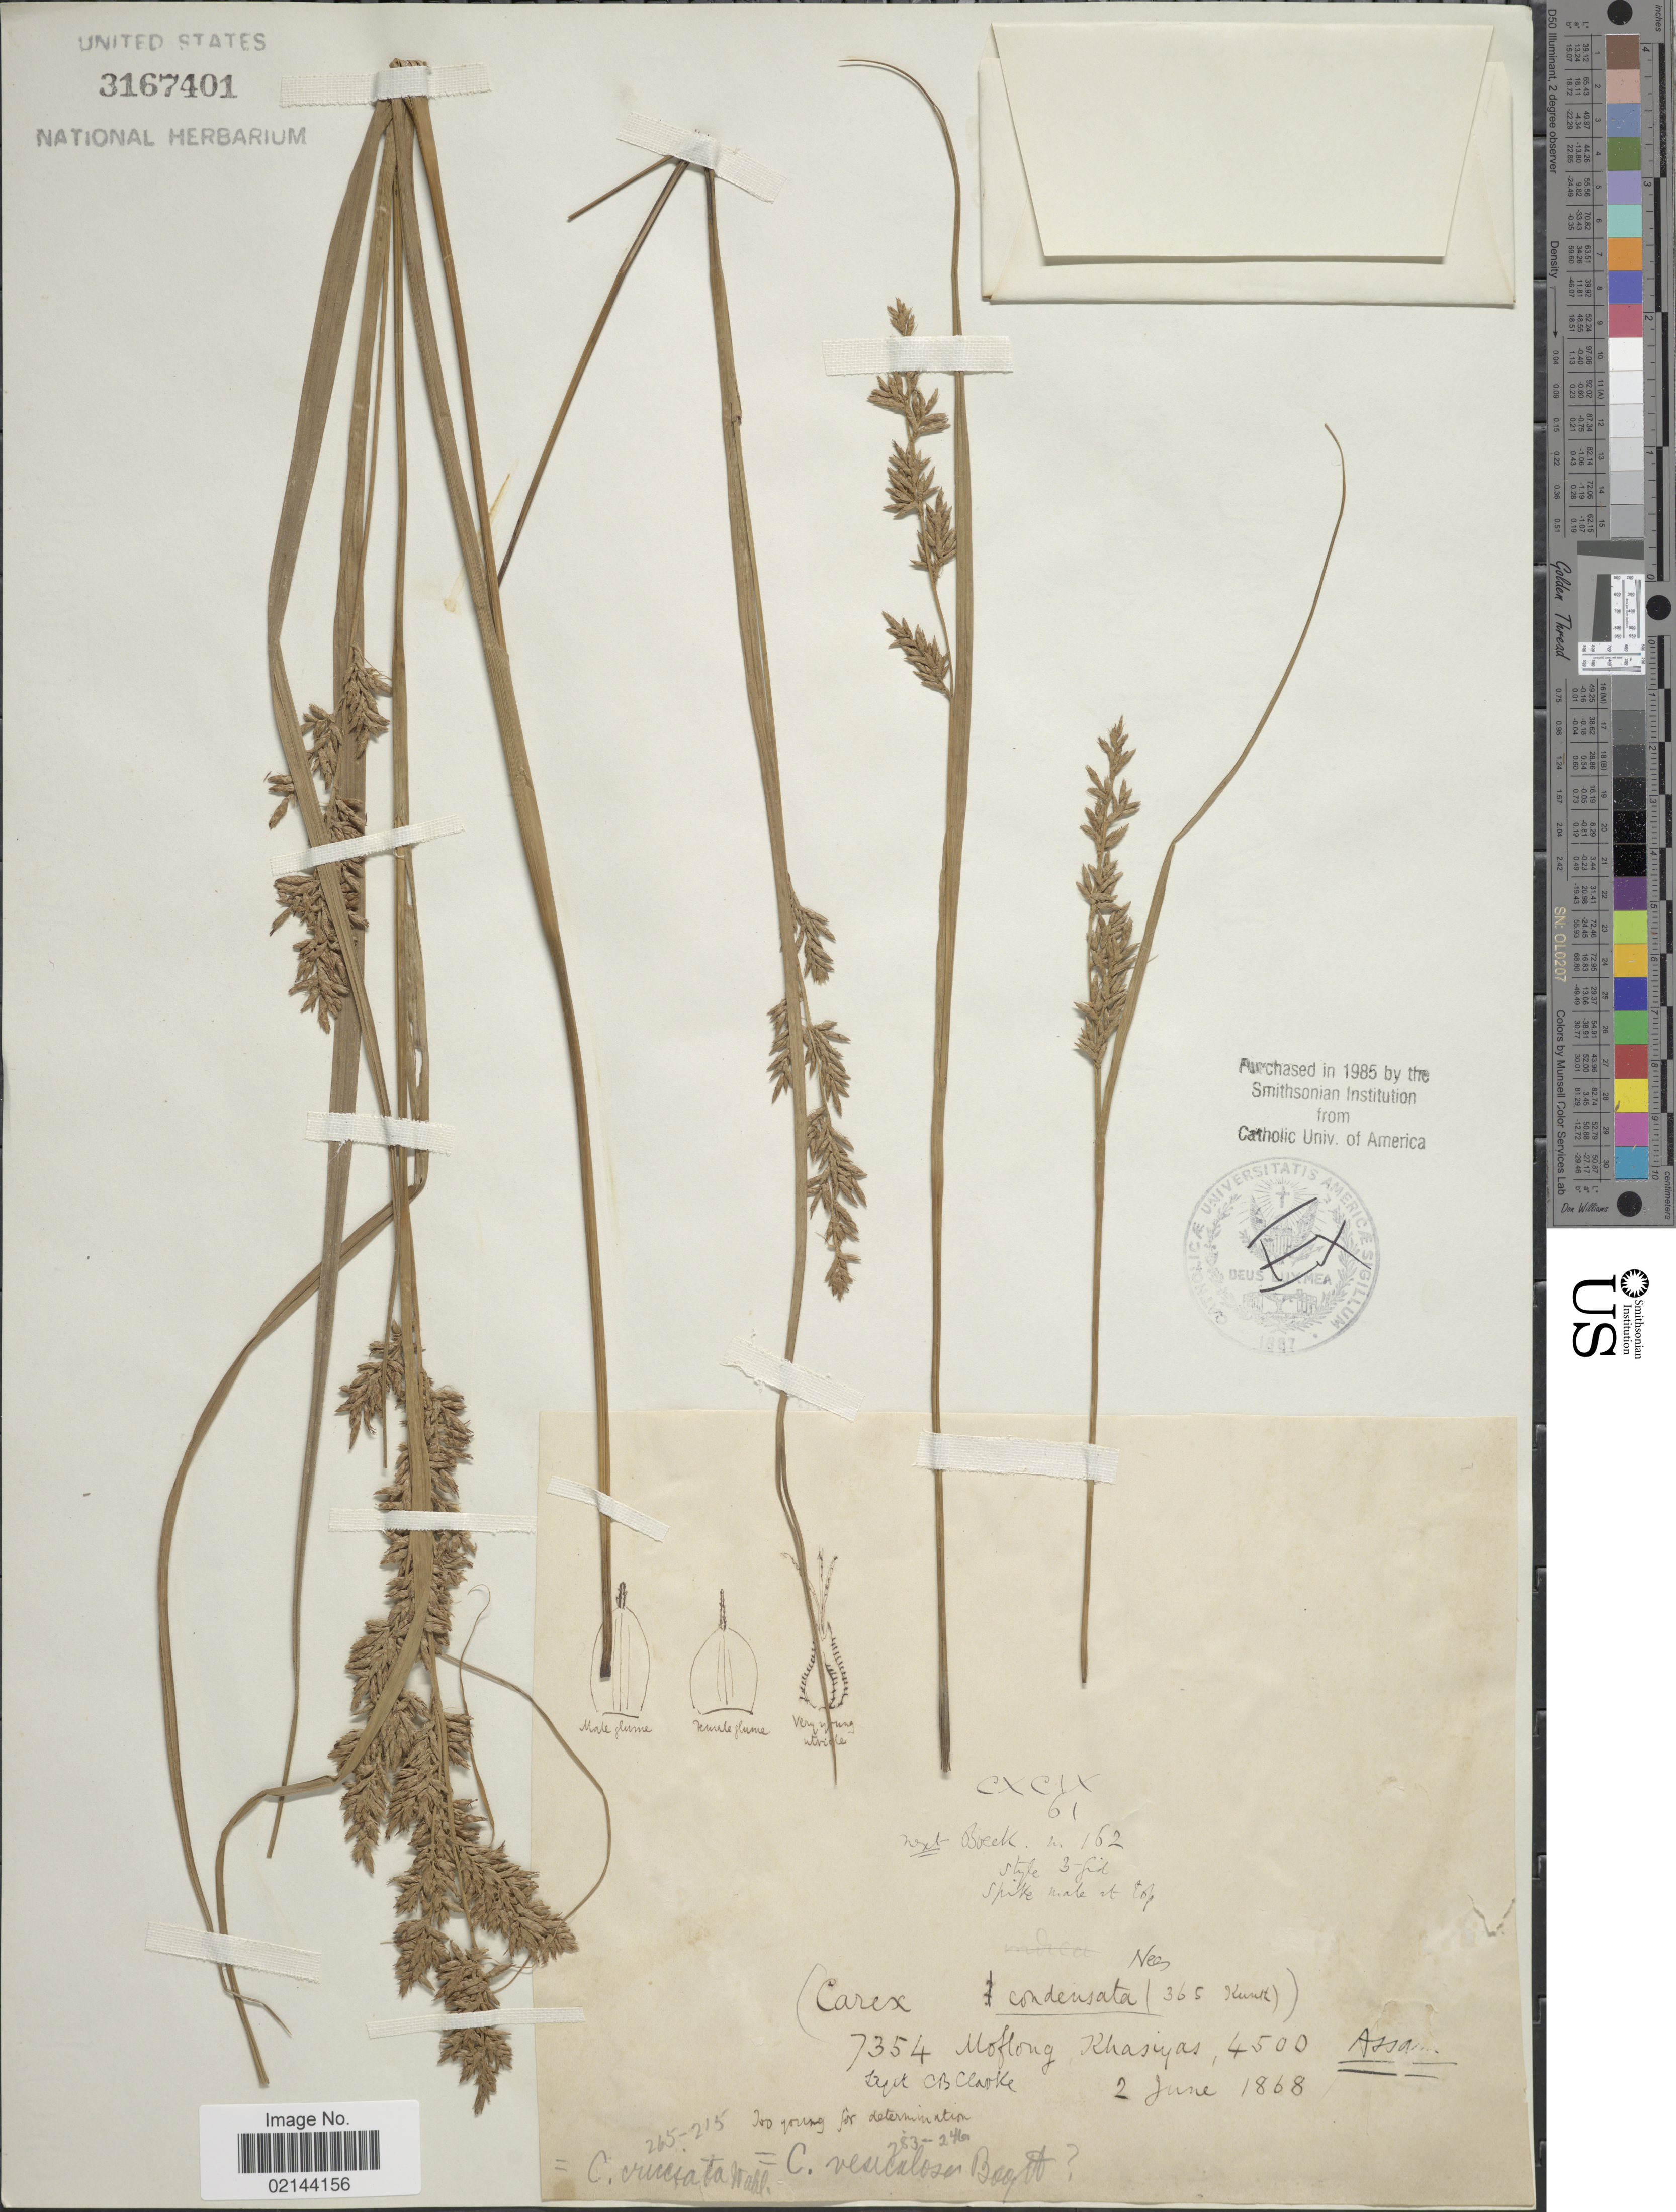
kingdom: Plantae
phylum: Tracheophyta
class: Liliopsida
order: Poales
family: Cyperaceae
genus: Carex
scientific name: Carex cruciata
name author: Wahlenb.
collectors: C. B. Clarke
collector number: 7354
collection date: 1868-06-02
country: India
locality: Moflong, Khasiyas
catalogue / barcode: US 3167401